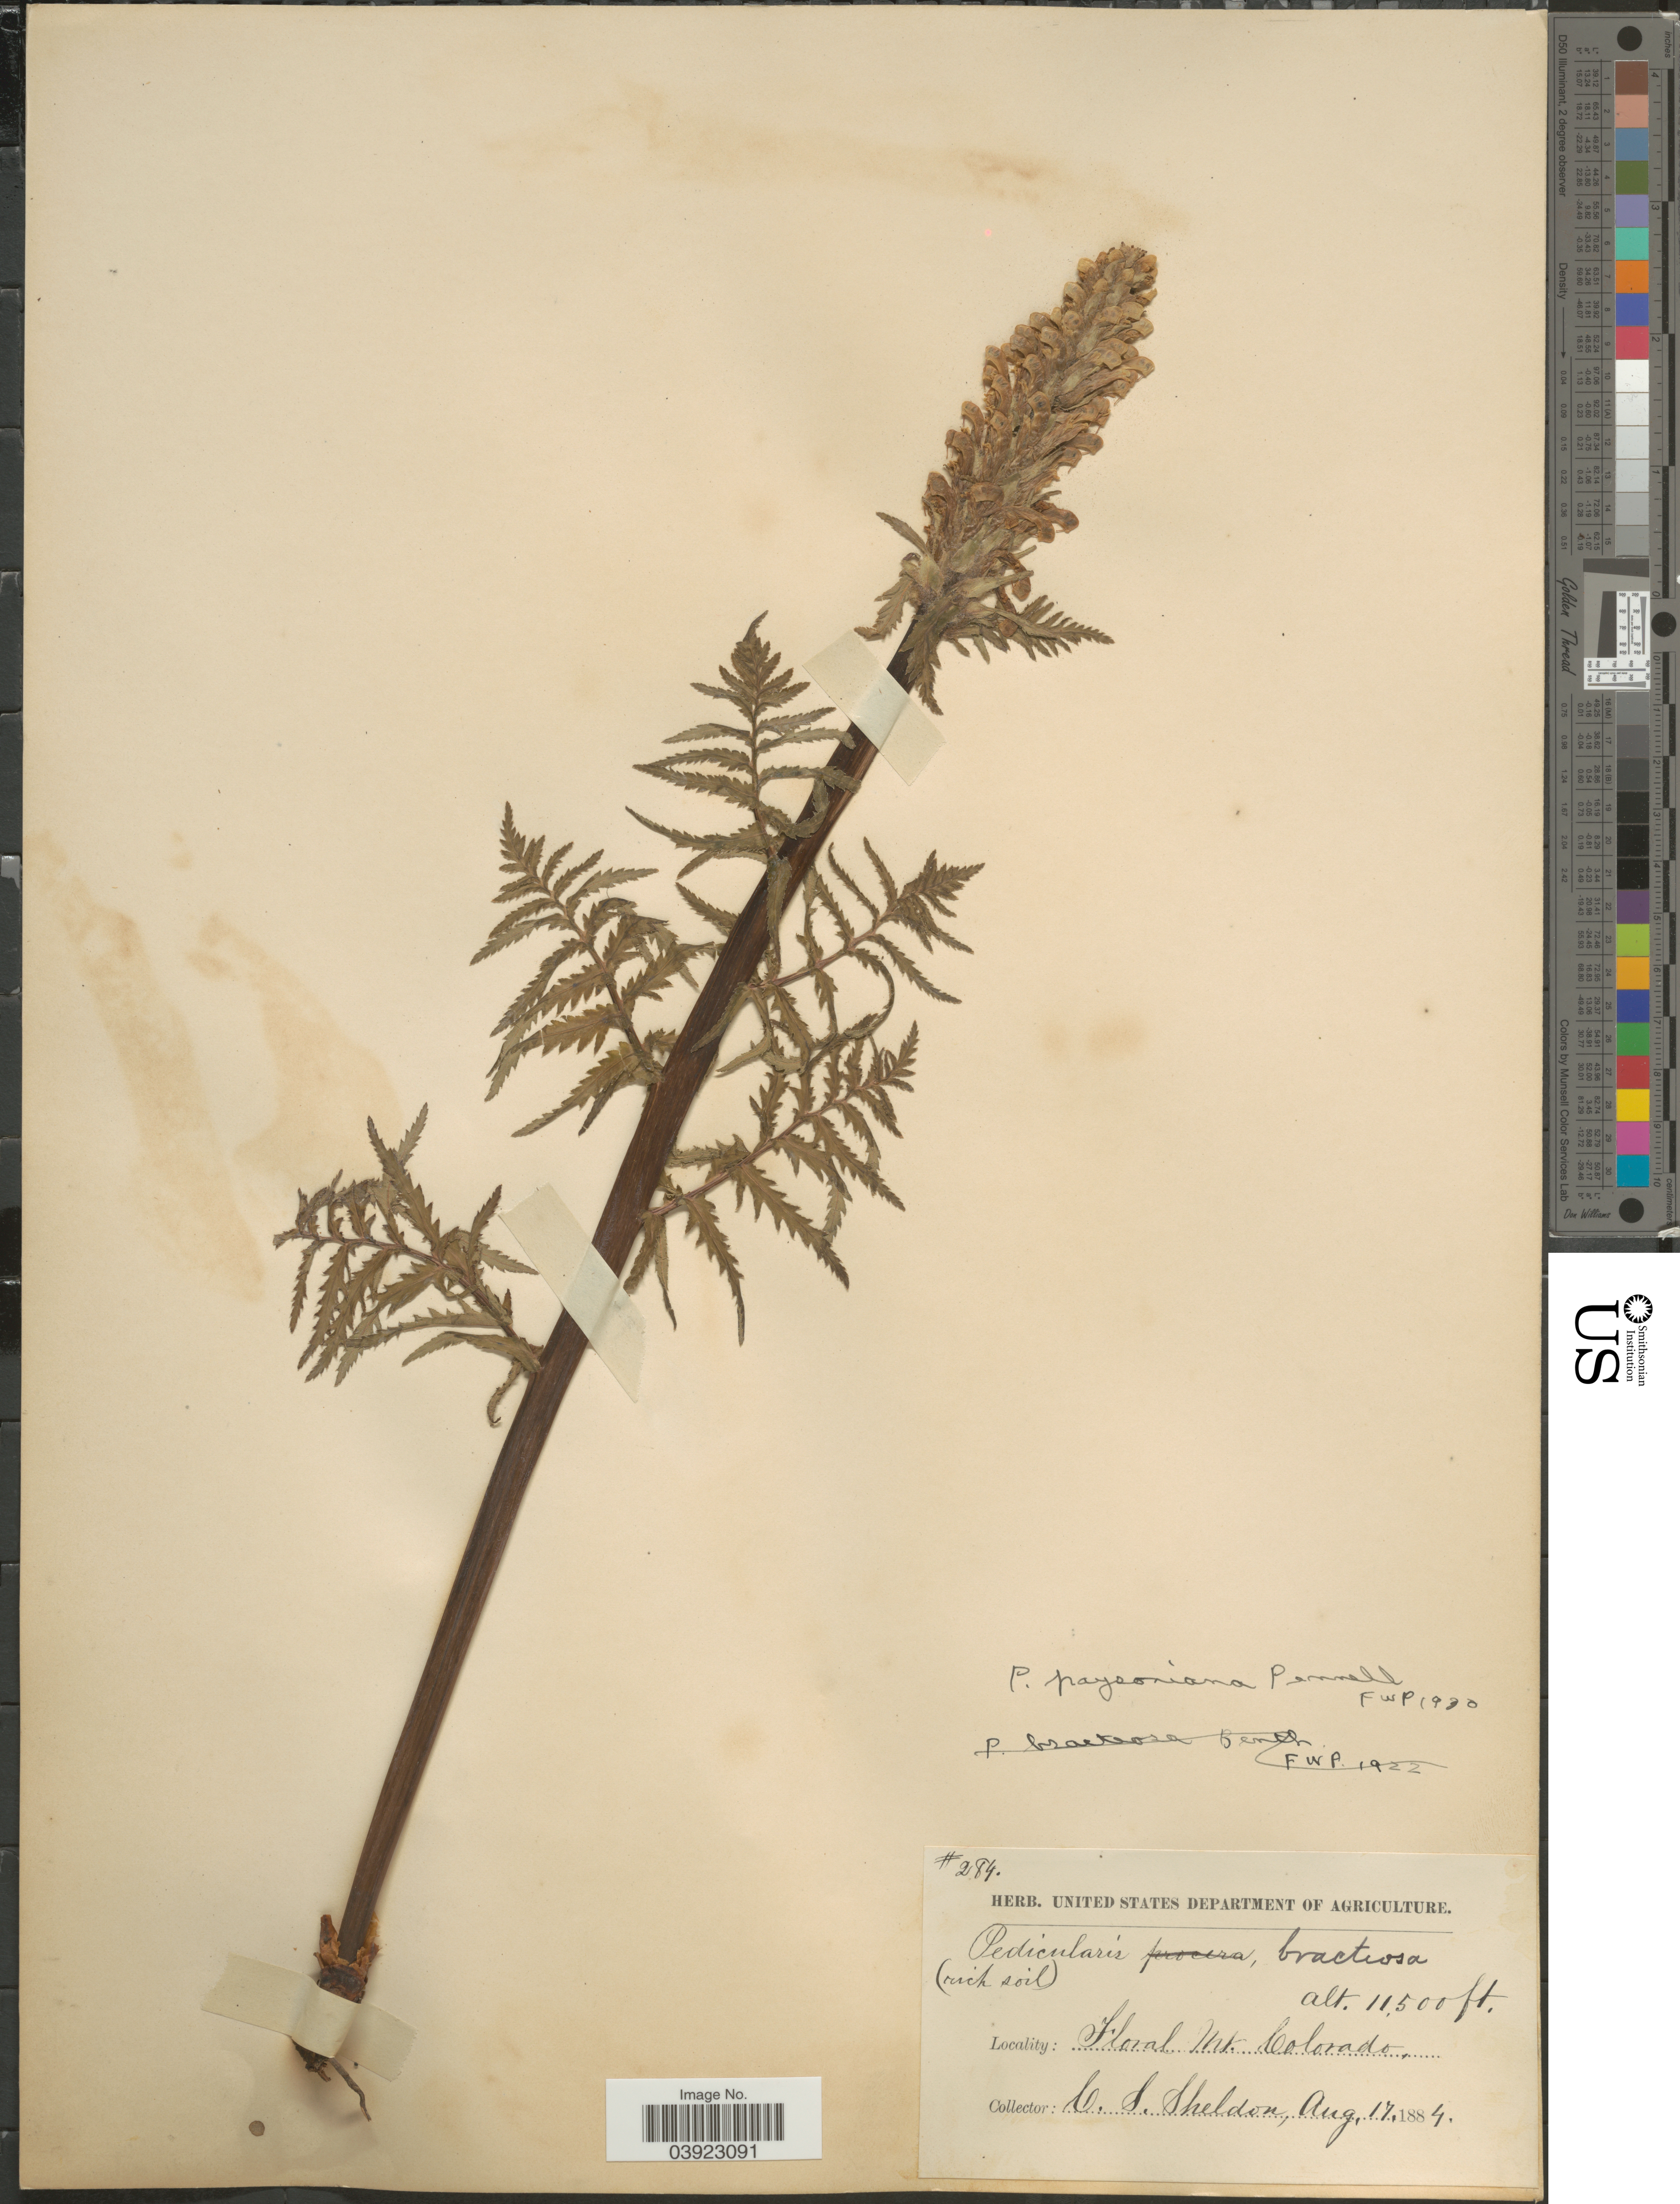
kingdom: Plantae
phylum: Tracheophyta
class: Magnoliopsida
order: Lamiales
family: Orobanchaceae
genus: Pedicularis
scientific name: Pedicularis paysoniana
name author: Pennell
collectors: C. S. Sheldon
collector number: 284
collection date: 1884-08-17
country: United States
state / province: Colorado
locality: Floral Mt.